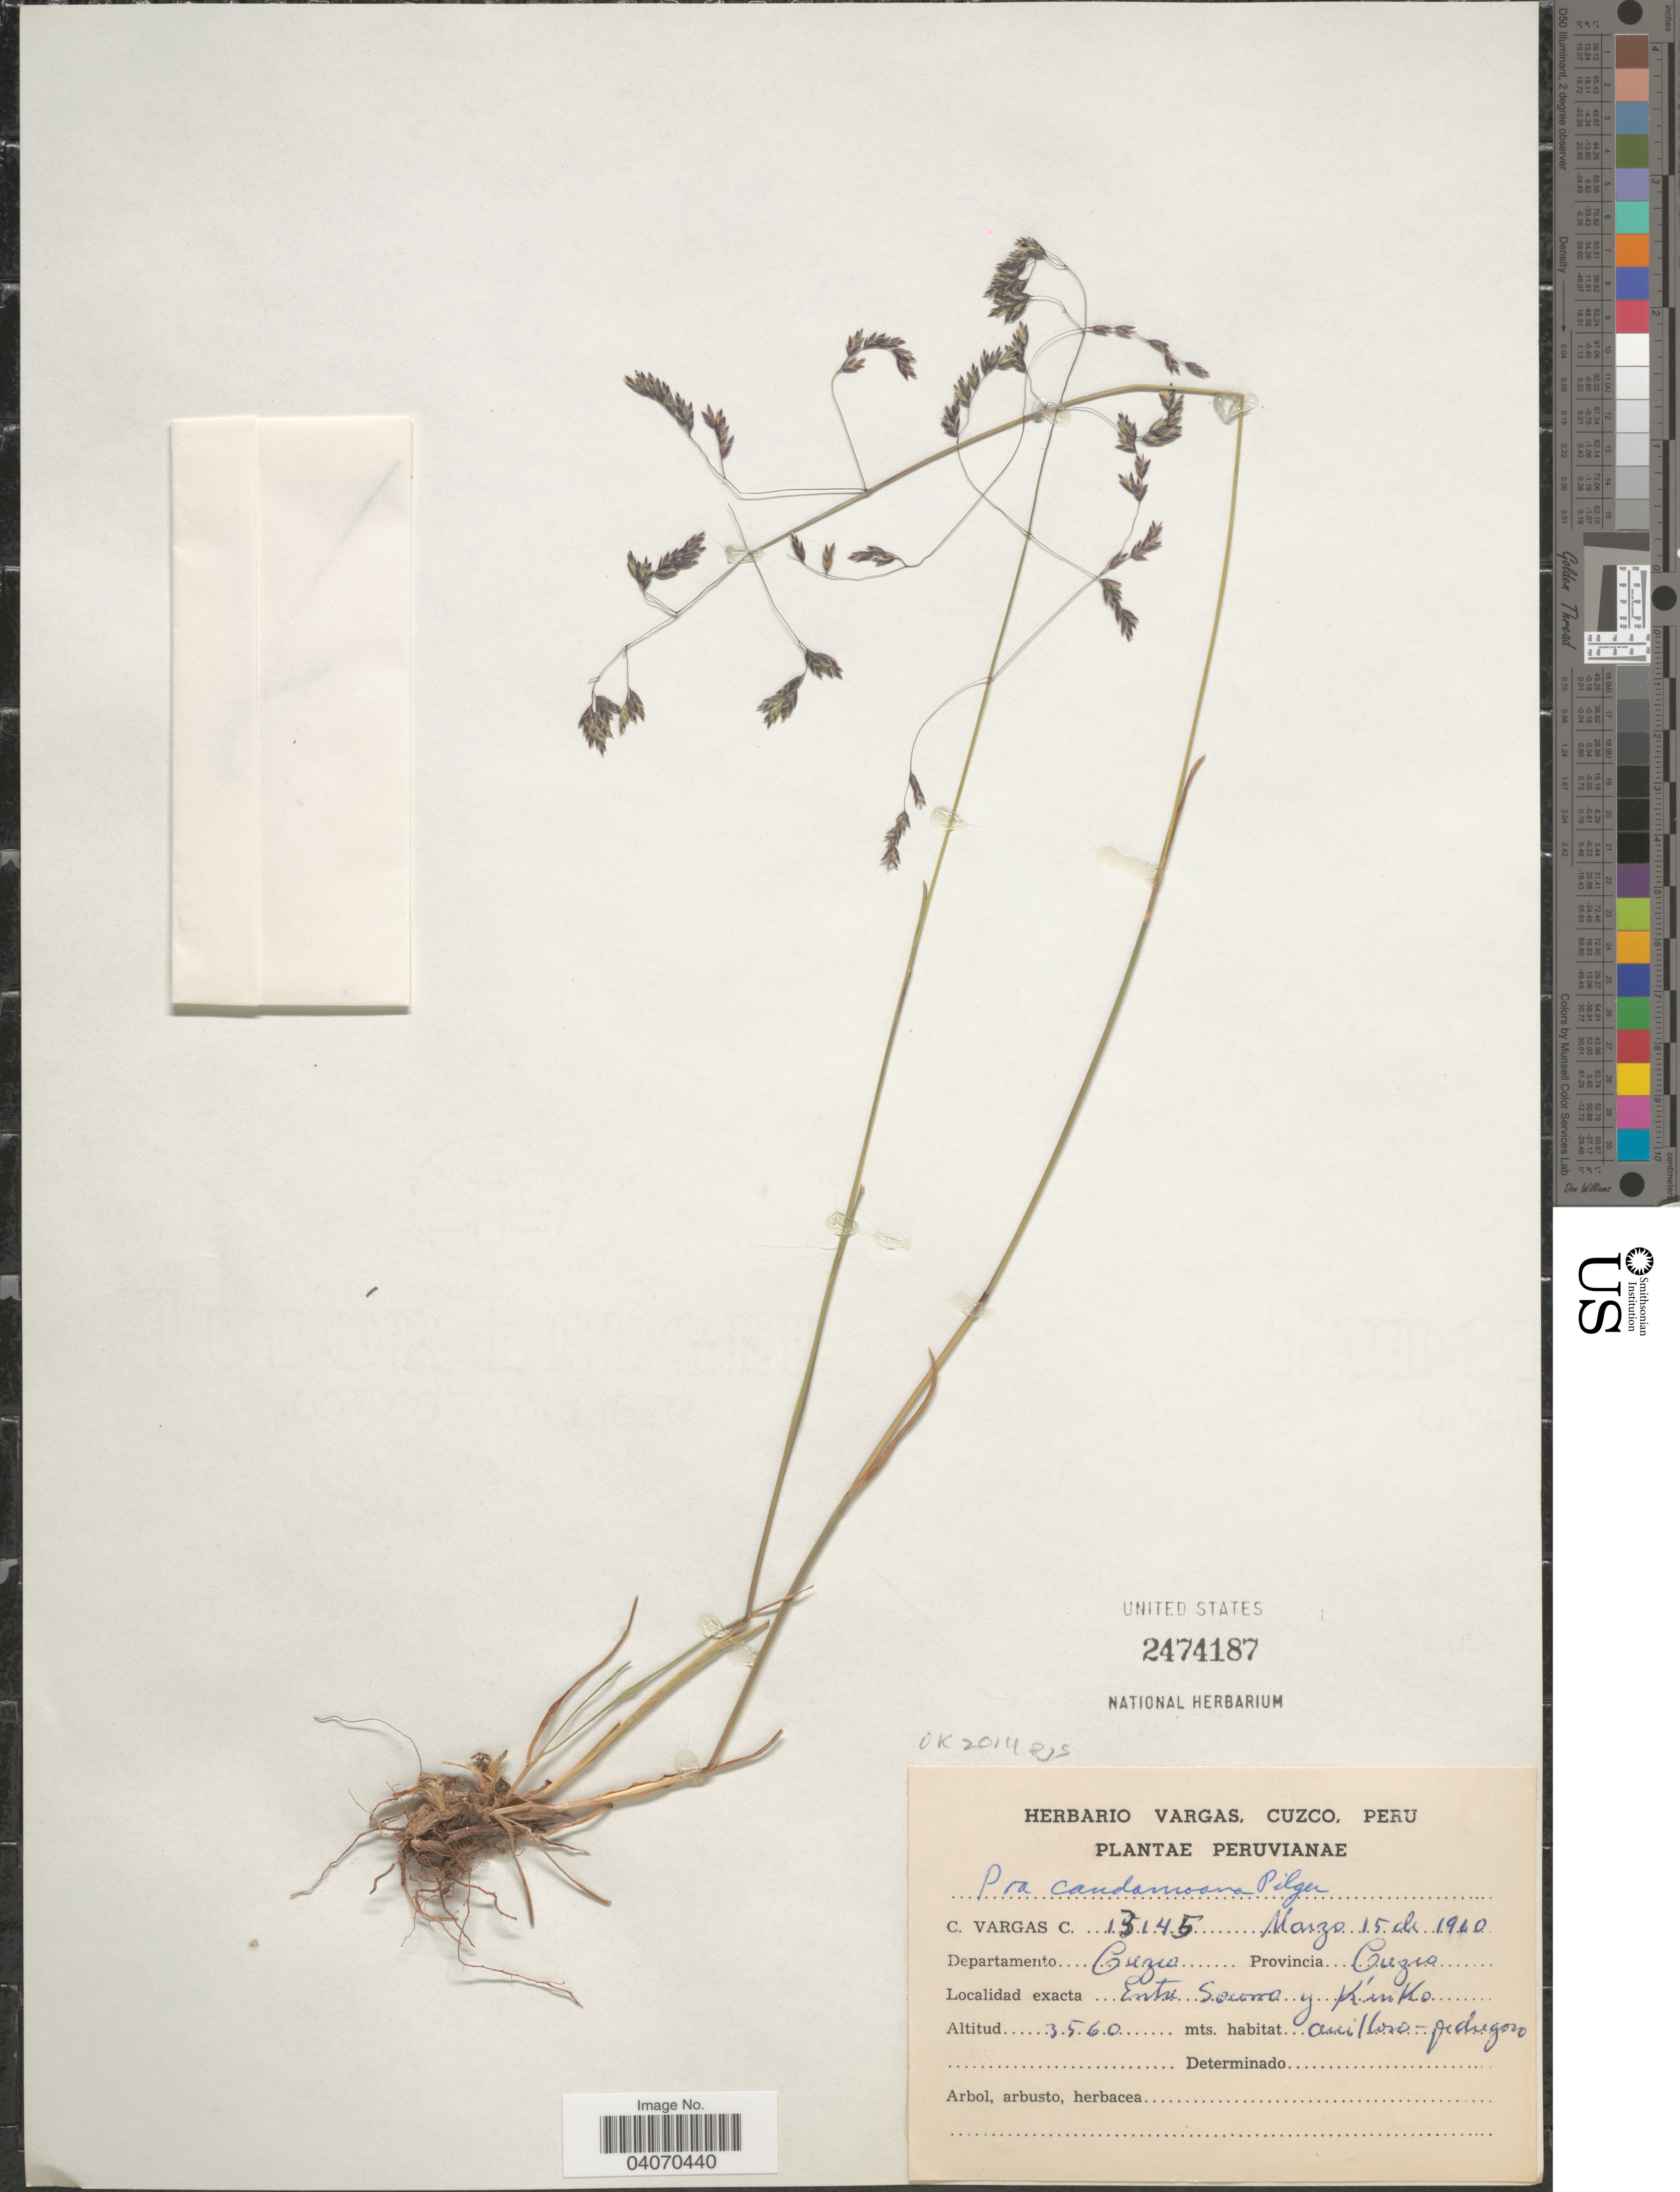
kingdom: Plantae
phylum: Tracheophyta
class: Liliopsida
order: Poales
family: Poaceae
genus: Poa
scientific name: Poa candamoana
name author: Pilg.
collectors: C. Vargas Calderón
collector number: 13145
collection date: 1960-03-15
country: Peru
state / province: Cusco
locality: Departamento Cuzco. Provincia Cuzco. Entre Socorro y Kínko.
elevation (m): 3560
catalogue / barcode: US 2474187